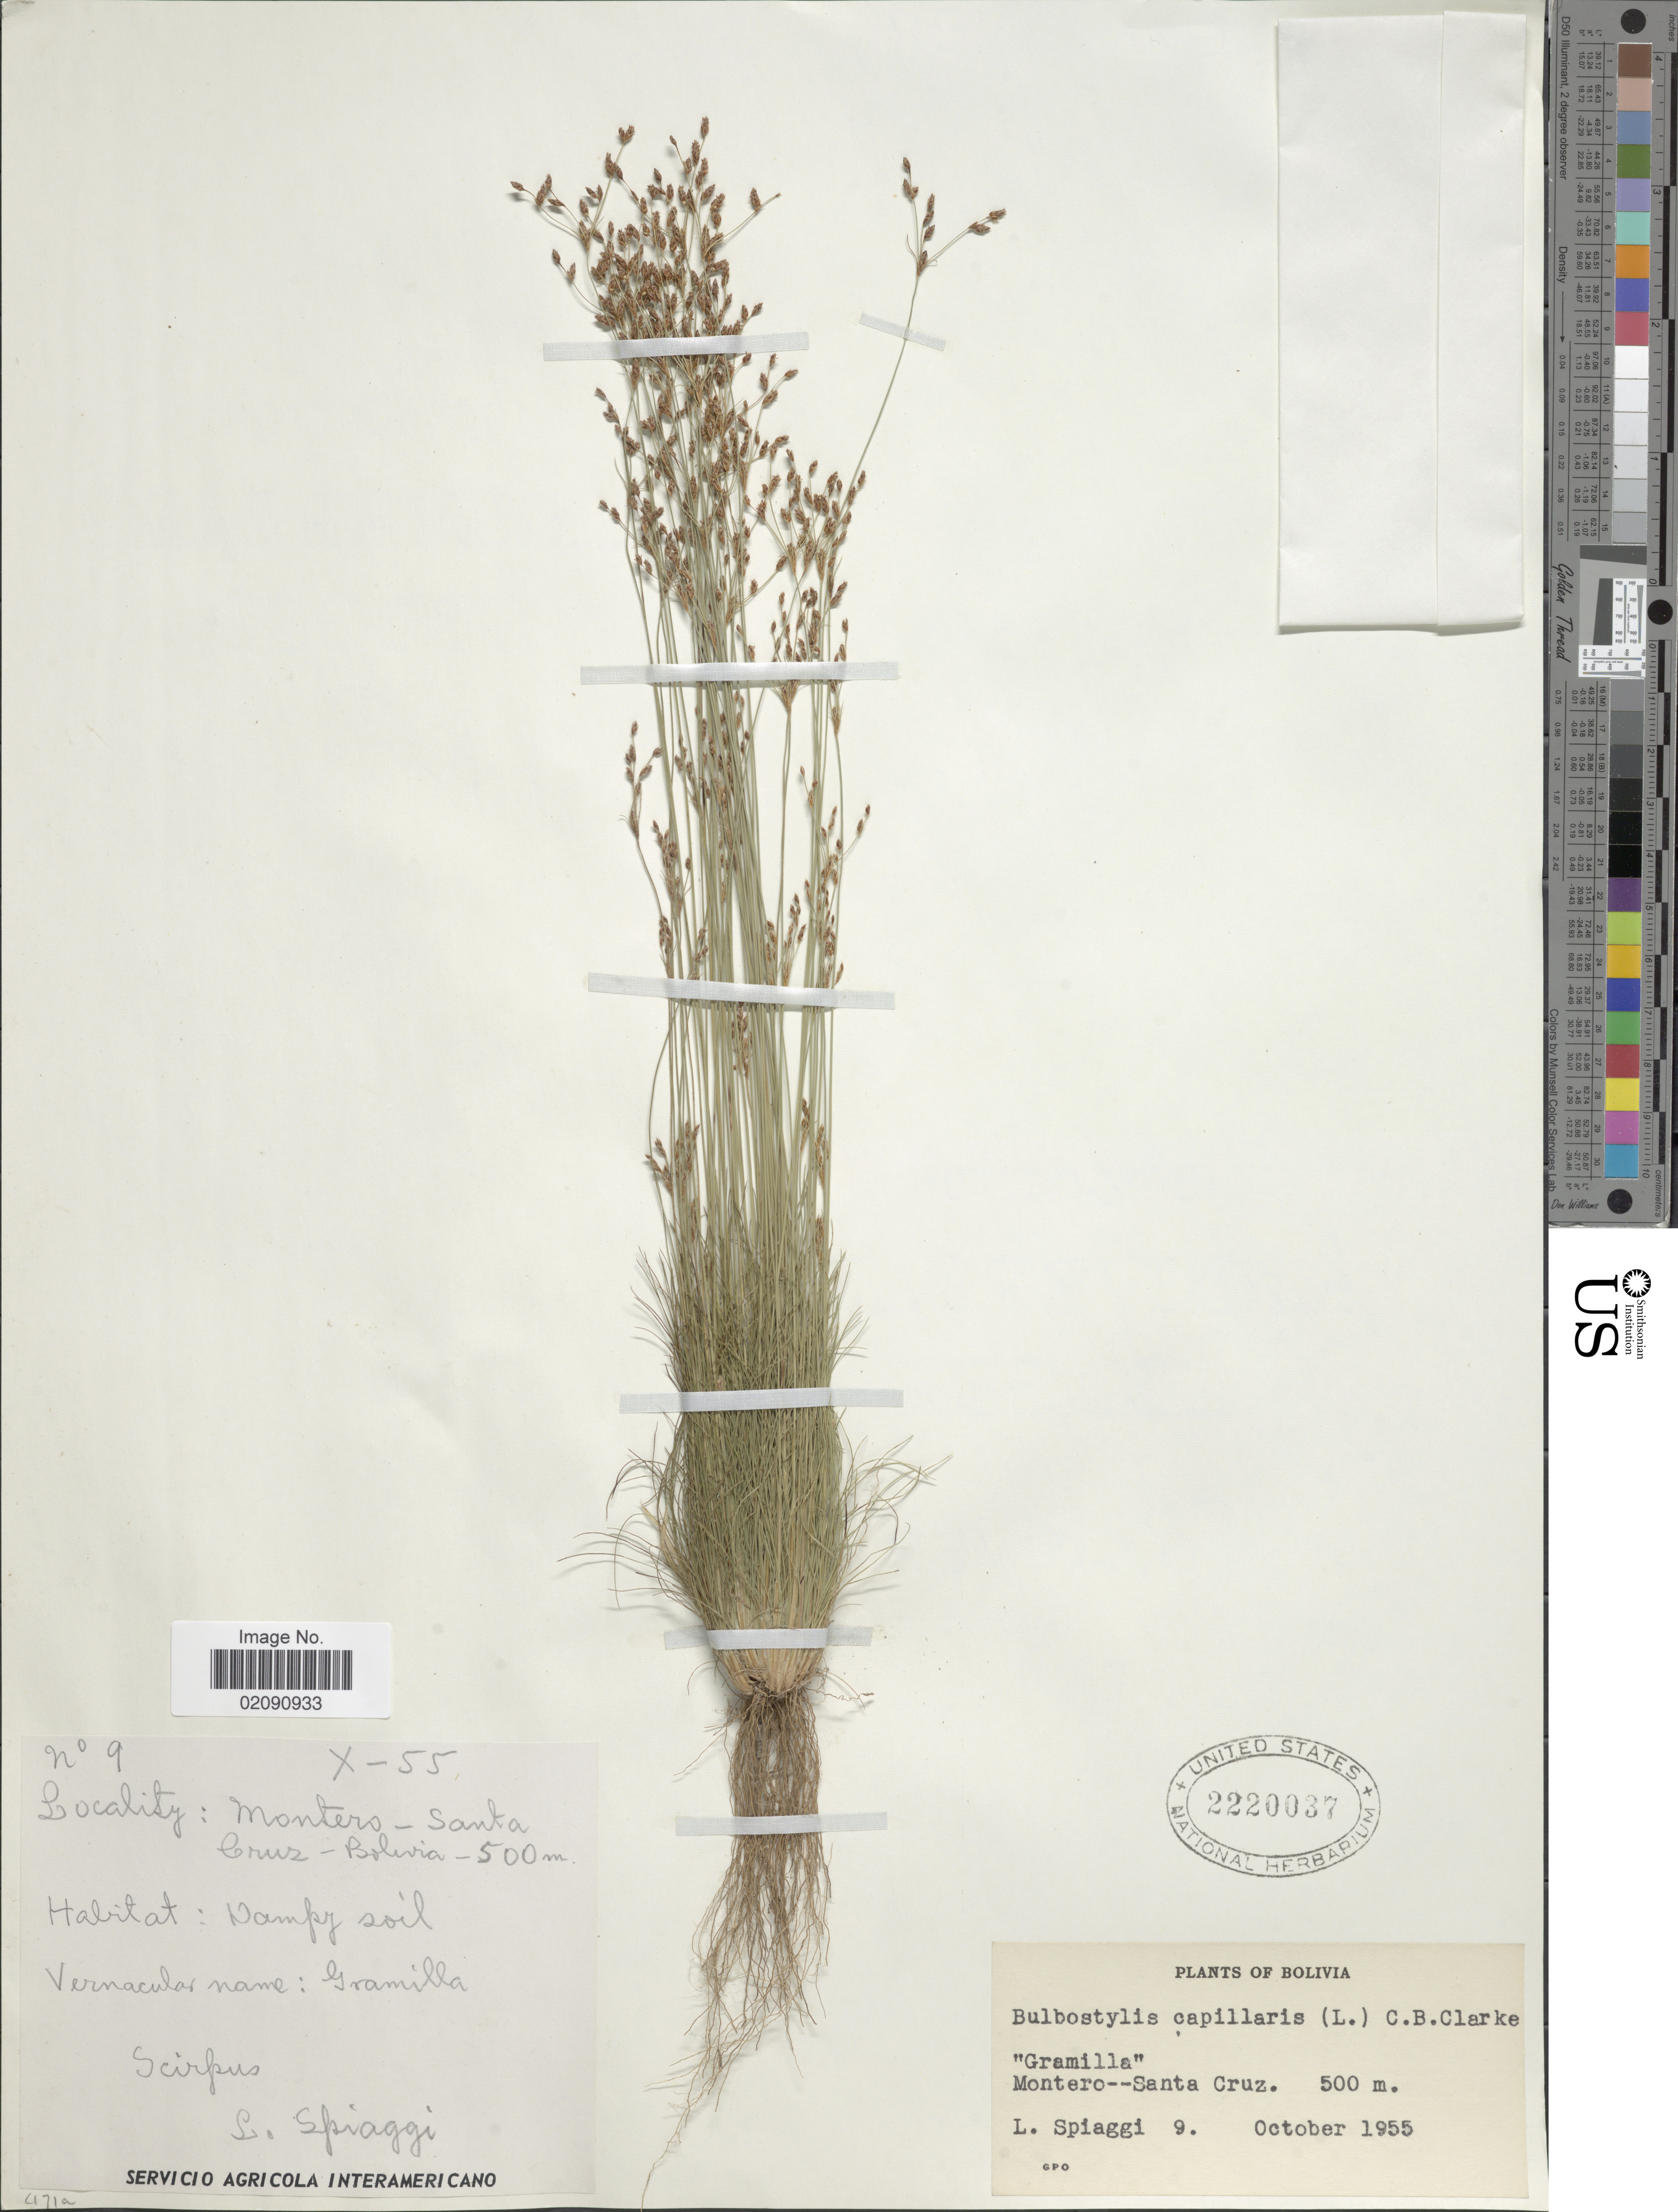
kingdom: Plantae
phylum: Tracheophyta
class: Liliopsida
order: Poales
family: Cyperaceae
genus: Bulbostylis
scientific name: Bulbostylis capillaris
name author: (L.) Kunth ex C.B. Clarke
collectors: L. Spiaggi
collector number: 9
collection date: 1955-10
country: Bolivia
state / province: Santa Cruz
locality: Montero.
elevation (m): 500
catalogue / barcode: US 2220037